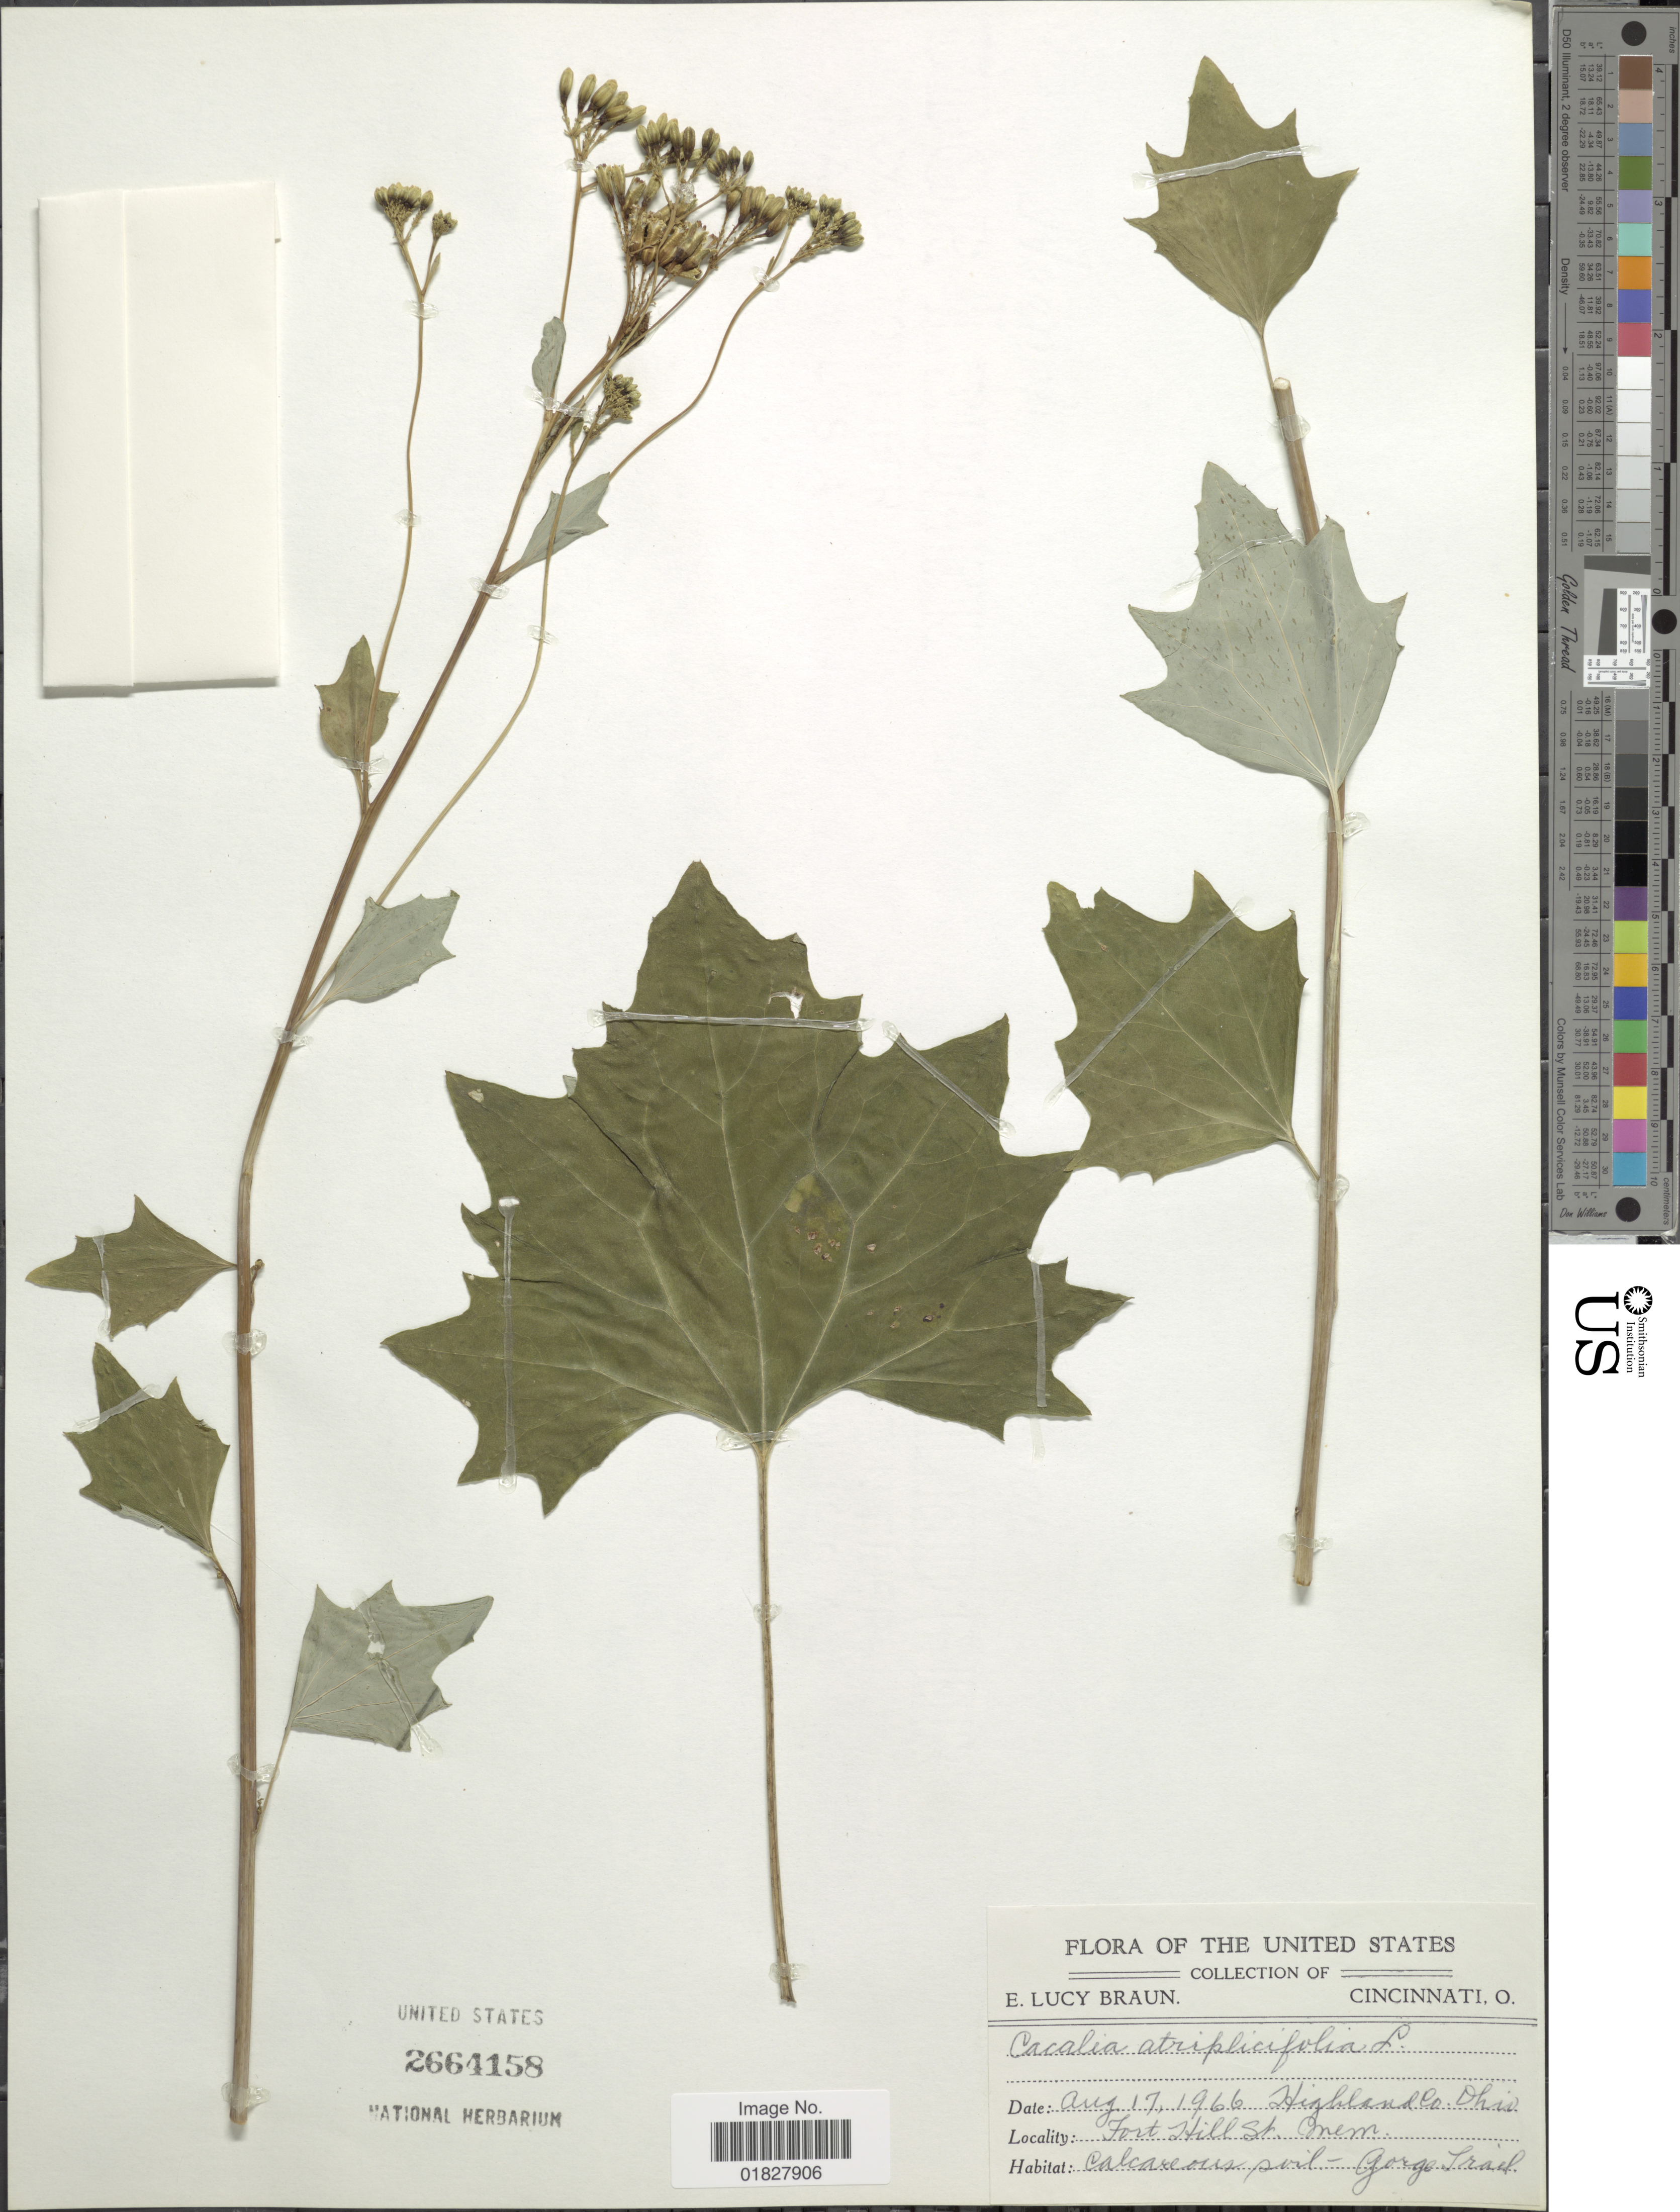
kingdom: Plantae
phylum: Tracheophyta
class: Magnoliopsida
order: Asterales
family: Asteraceae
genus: Arnoglossum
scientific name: Arnoglossum atriplicifolium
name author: (L.) H. Rob.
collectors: E. L. Braun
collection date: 1966-08-17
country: United States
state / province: Ohio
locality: The United States, Highland Co., Fort Hill State memorial, Gorge Trail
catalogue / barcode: US 2664158